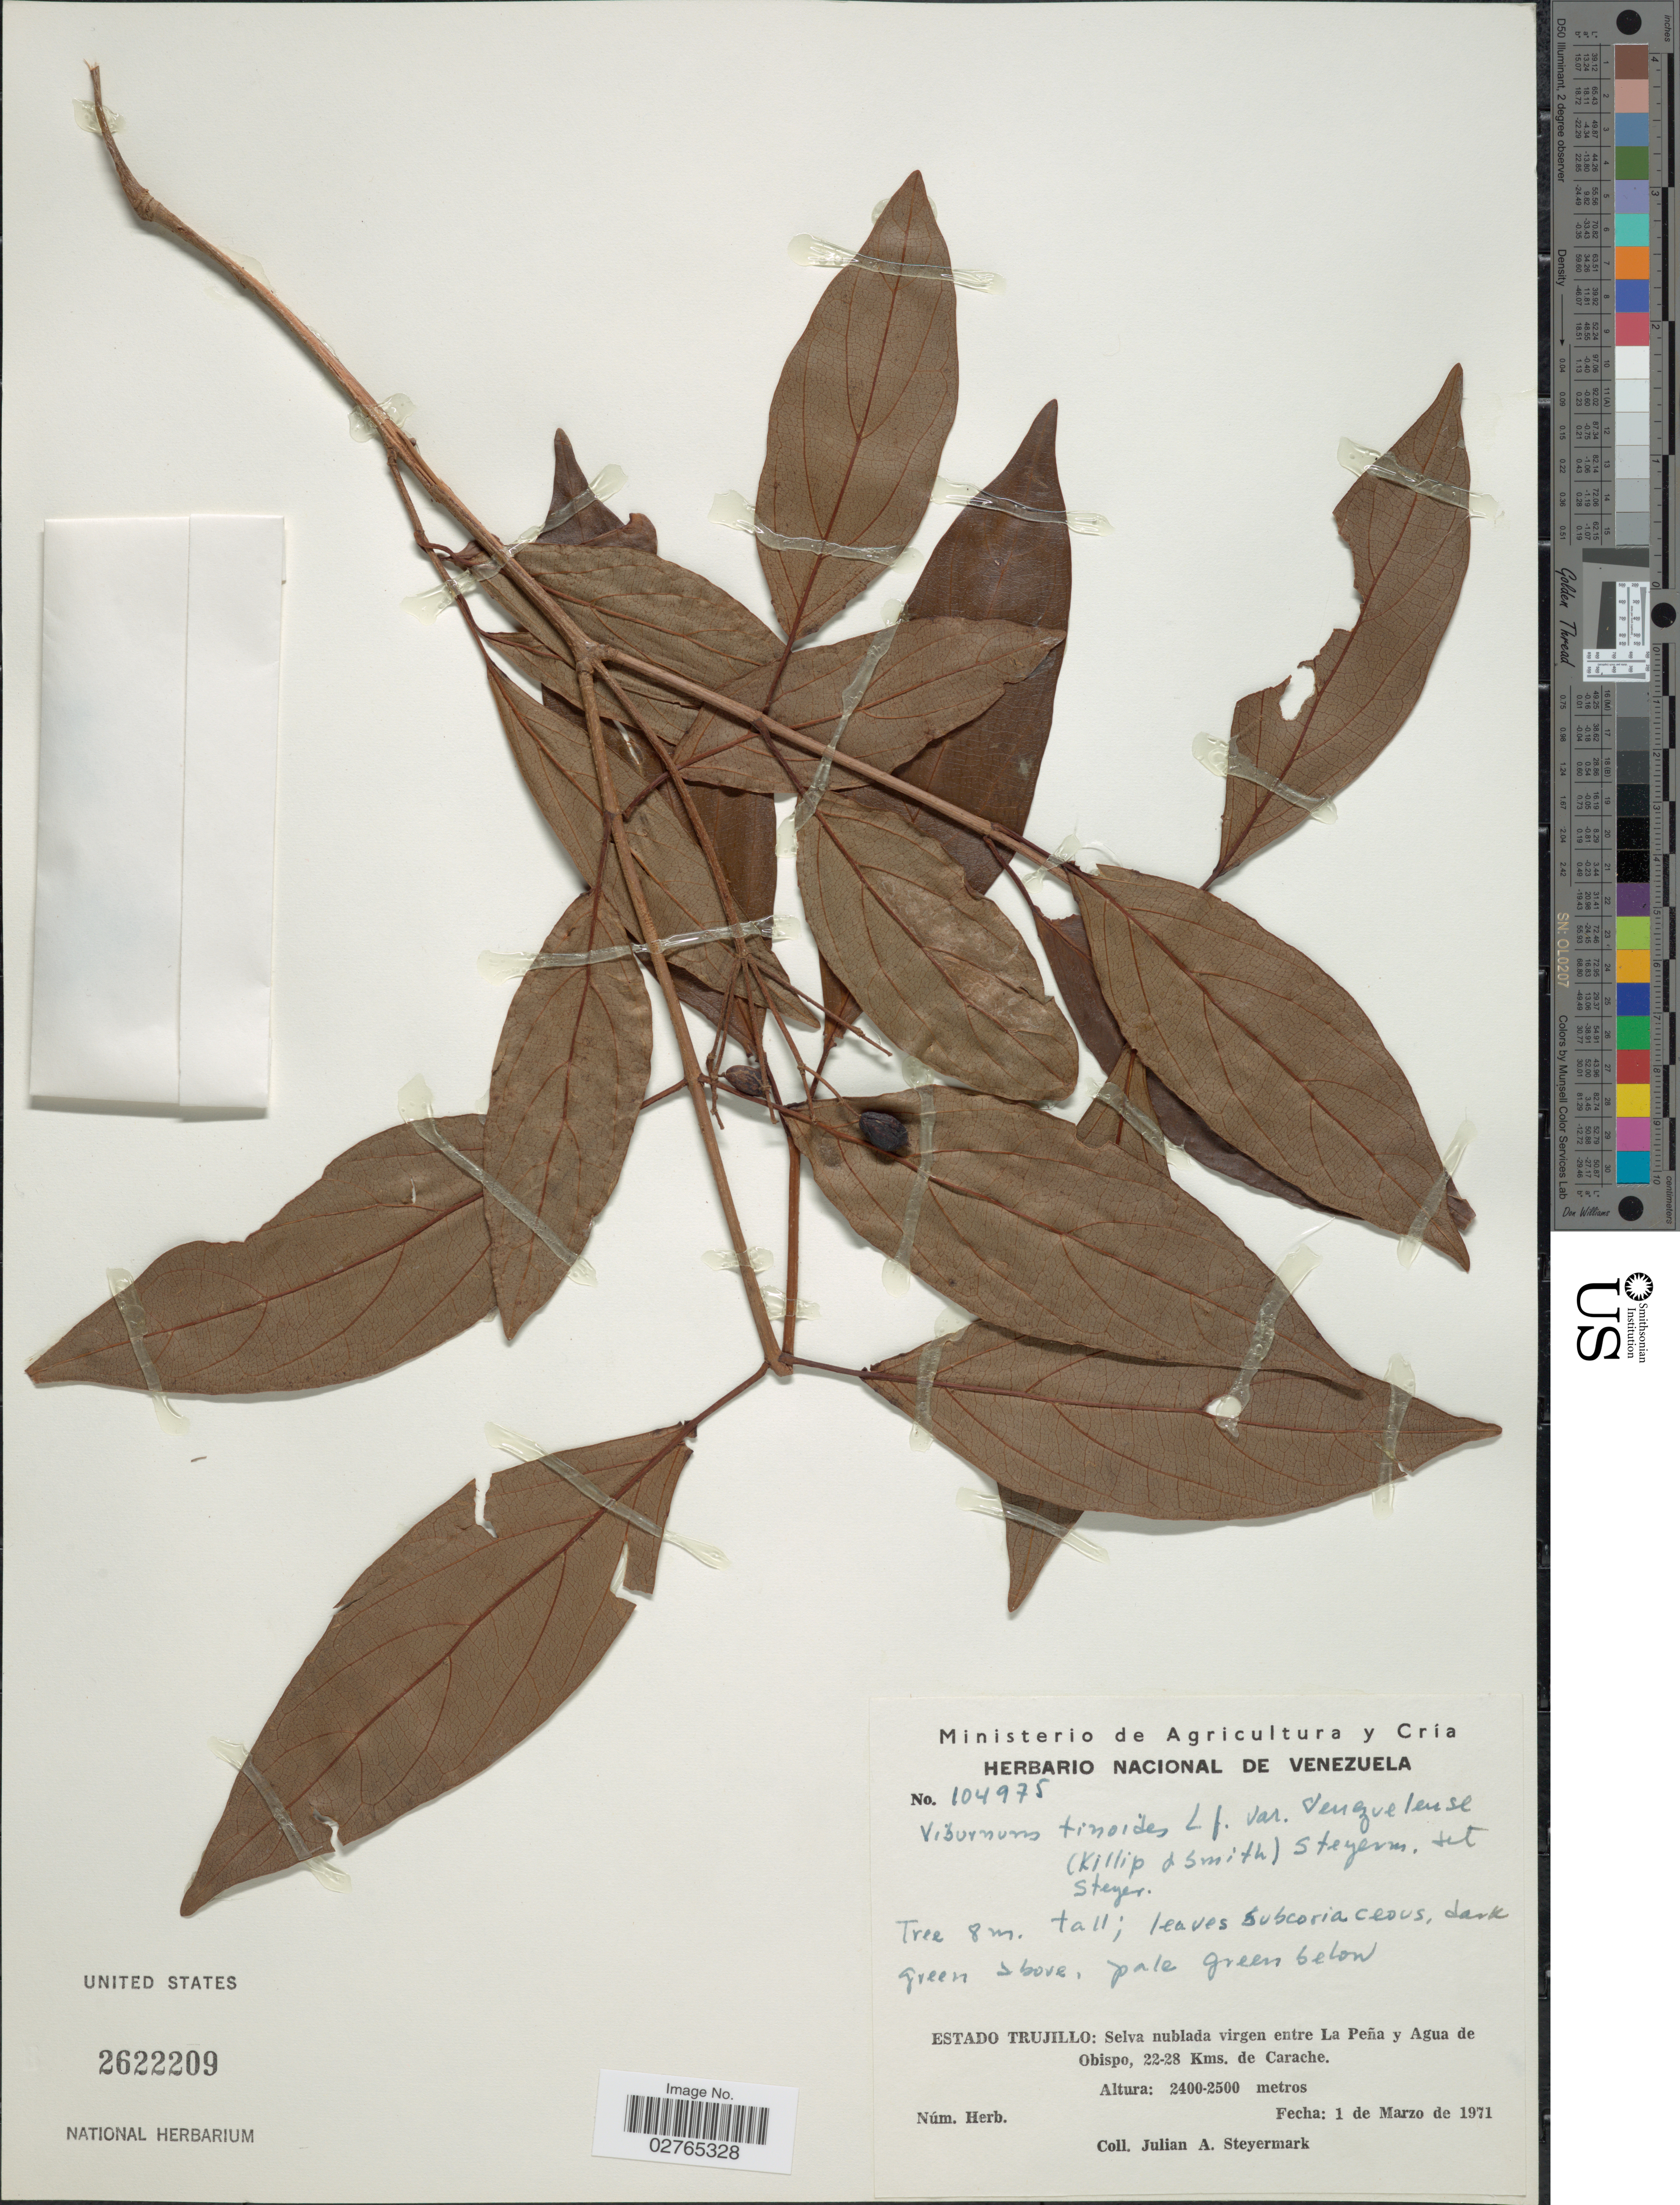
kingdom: Plantae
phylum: Tracheophyta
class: Magnoliopsida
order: Dipsacales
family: Viburnaceae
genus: Viburnum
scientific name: Viburnum tinoides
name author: L. f.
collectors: J. Steyermark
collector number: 104975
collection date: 1971-03-01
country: Venezuela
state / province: Trujillo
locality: Selva nublada virgen entre La Peña y Agua de Obispo, 22-28 Kms, de Carache.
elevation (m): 2400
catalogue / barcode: US 2622209